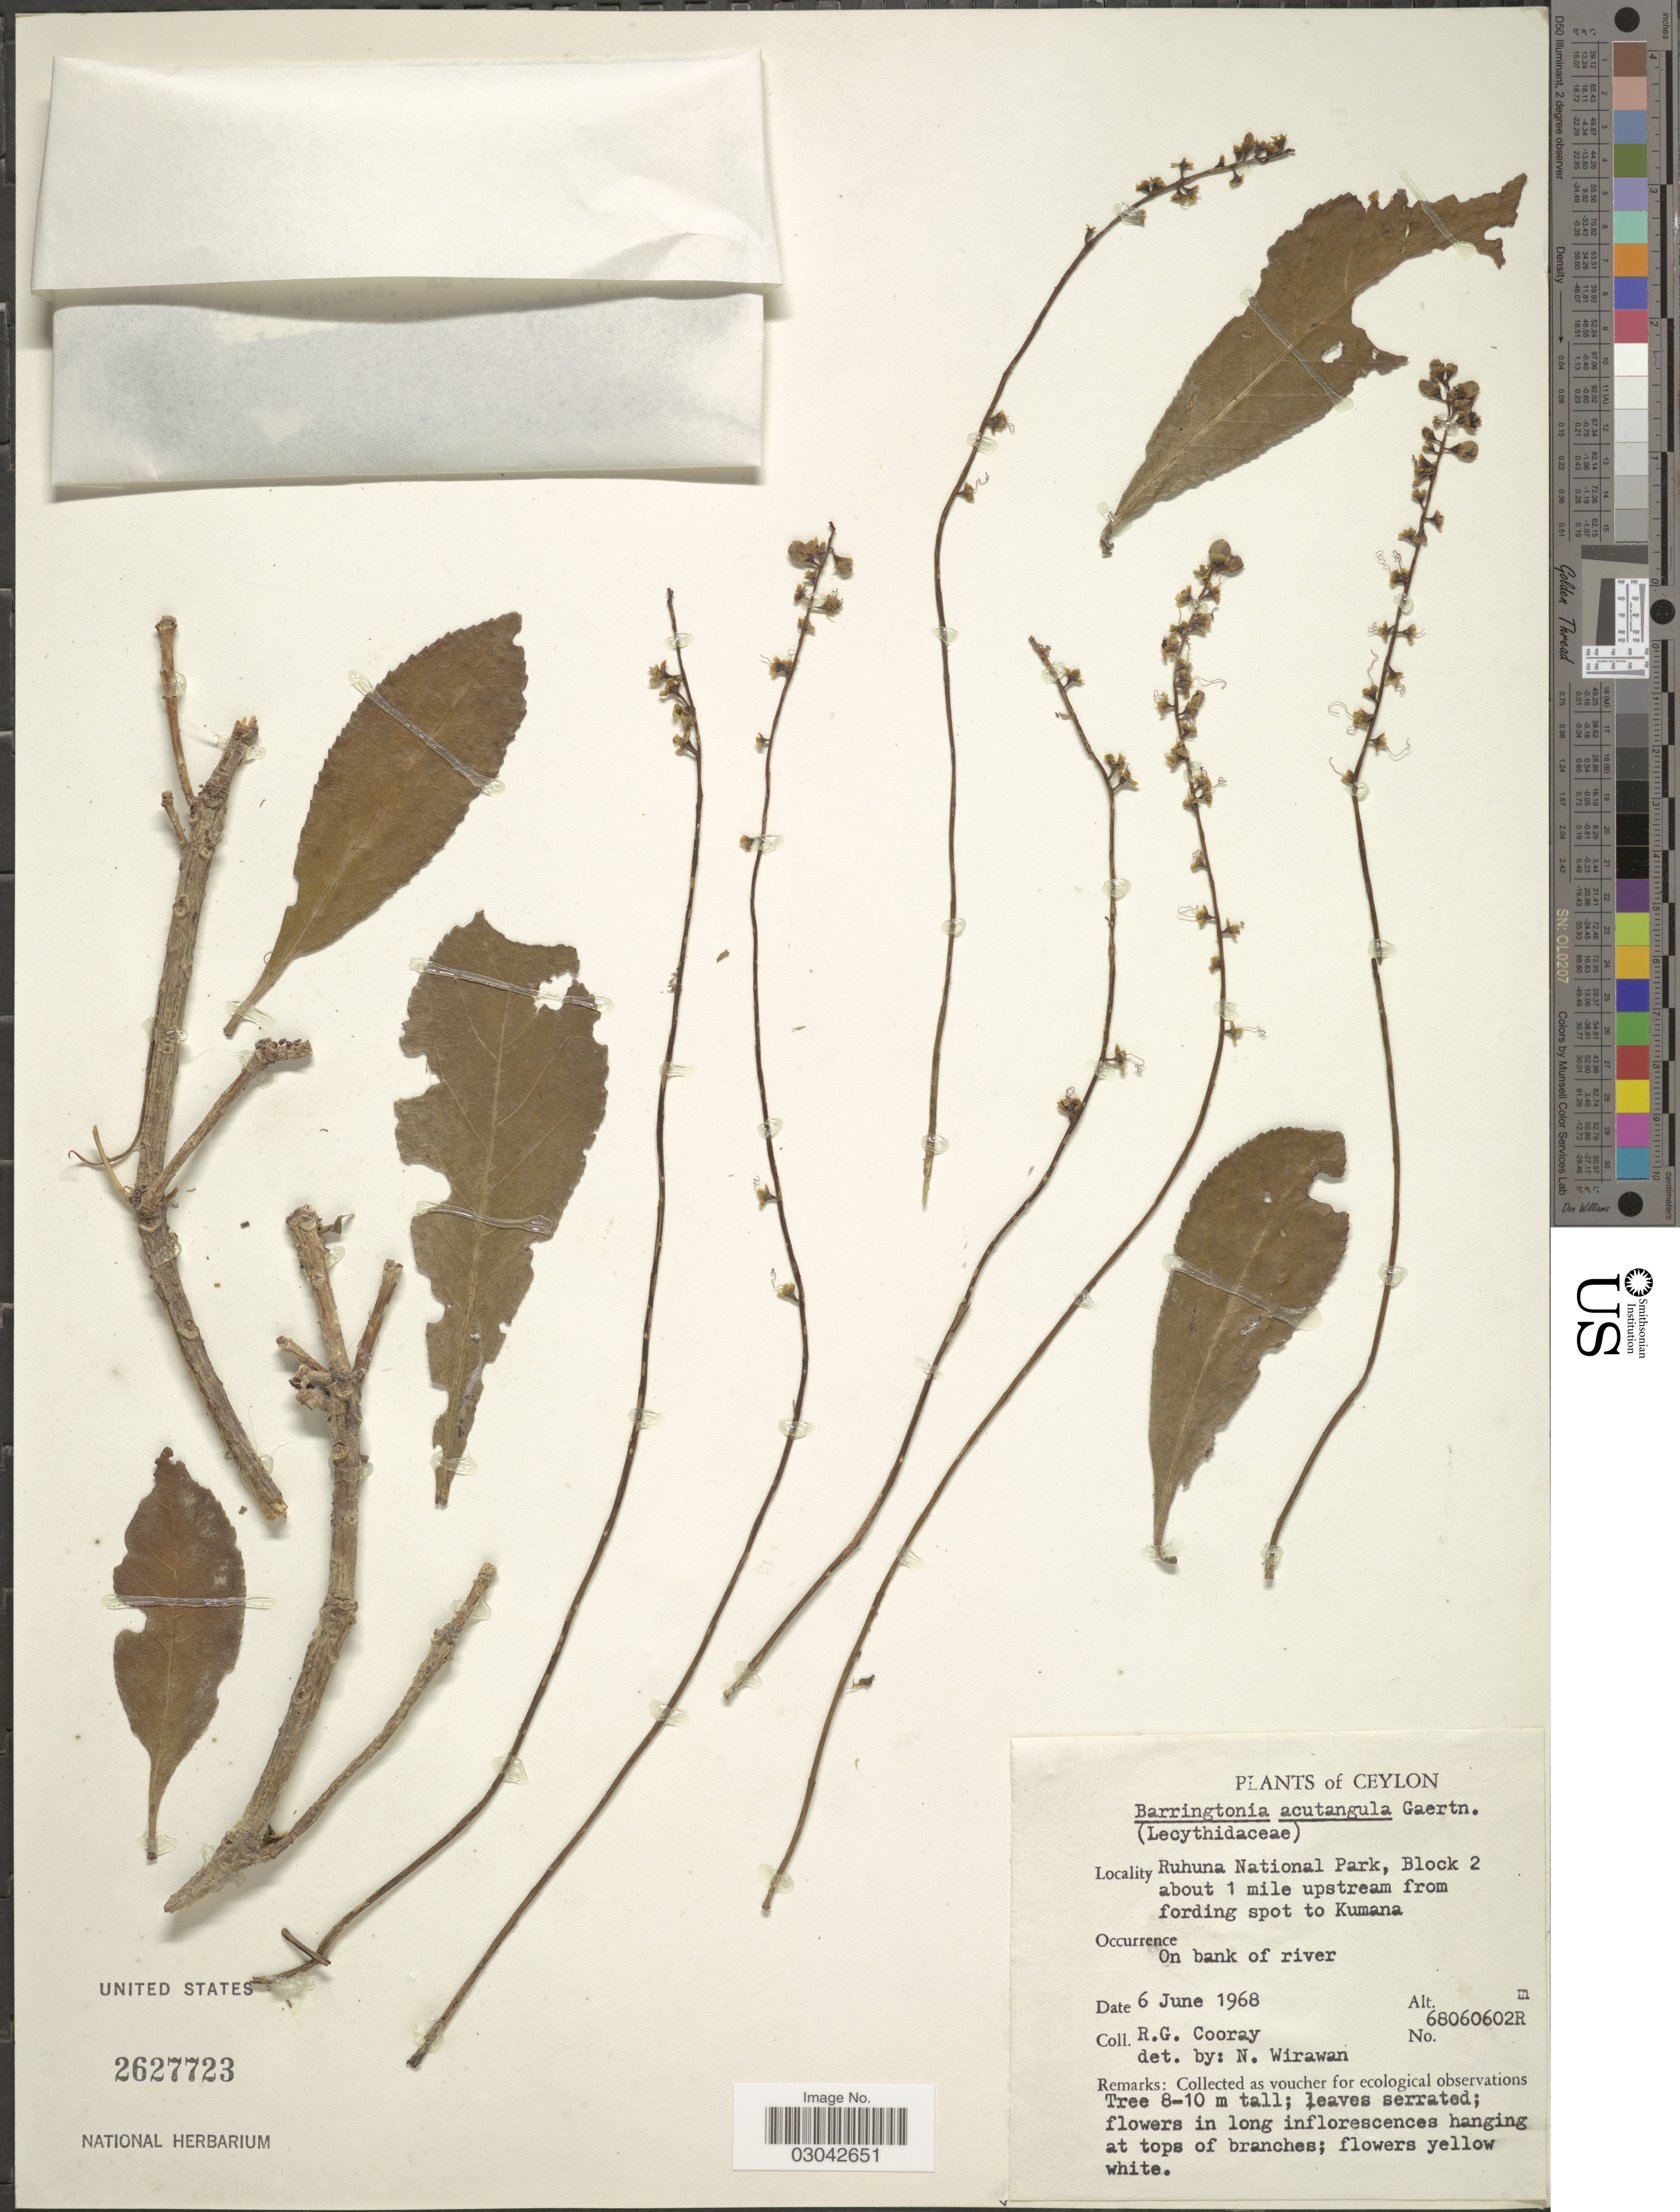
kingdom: Plantae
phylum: Tracheophyta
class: Magnoliopsida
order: Ericales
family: Lecythidaceae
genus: Barringtonia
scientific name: Barringtonia acutangula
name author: (L.) Gaertn.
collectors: R. Cooray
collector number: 68060602R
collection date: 1968-06-06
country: Sri Lanka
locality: Ceylon. Ruhuna National Park, Block 2 about 1 mile upstream from fording spot to Kumana.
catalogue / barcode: US 2627723